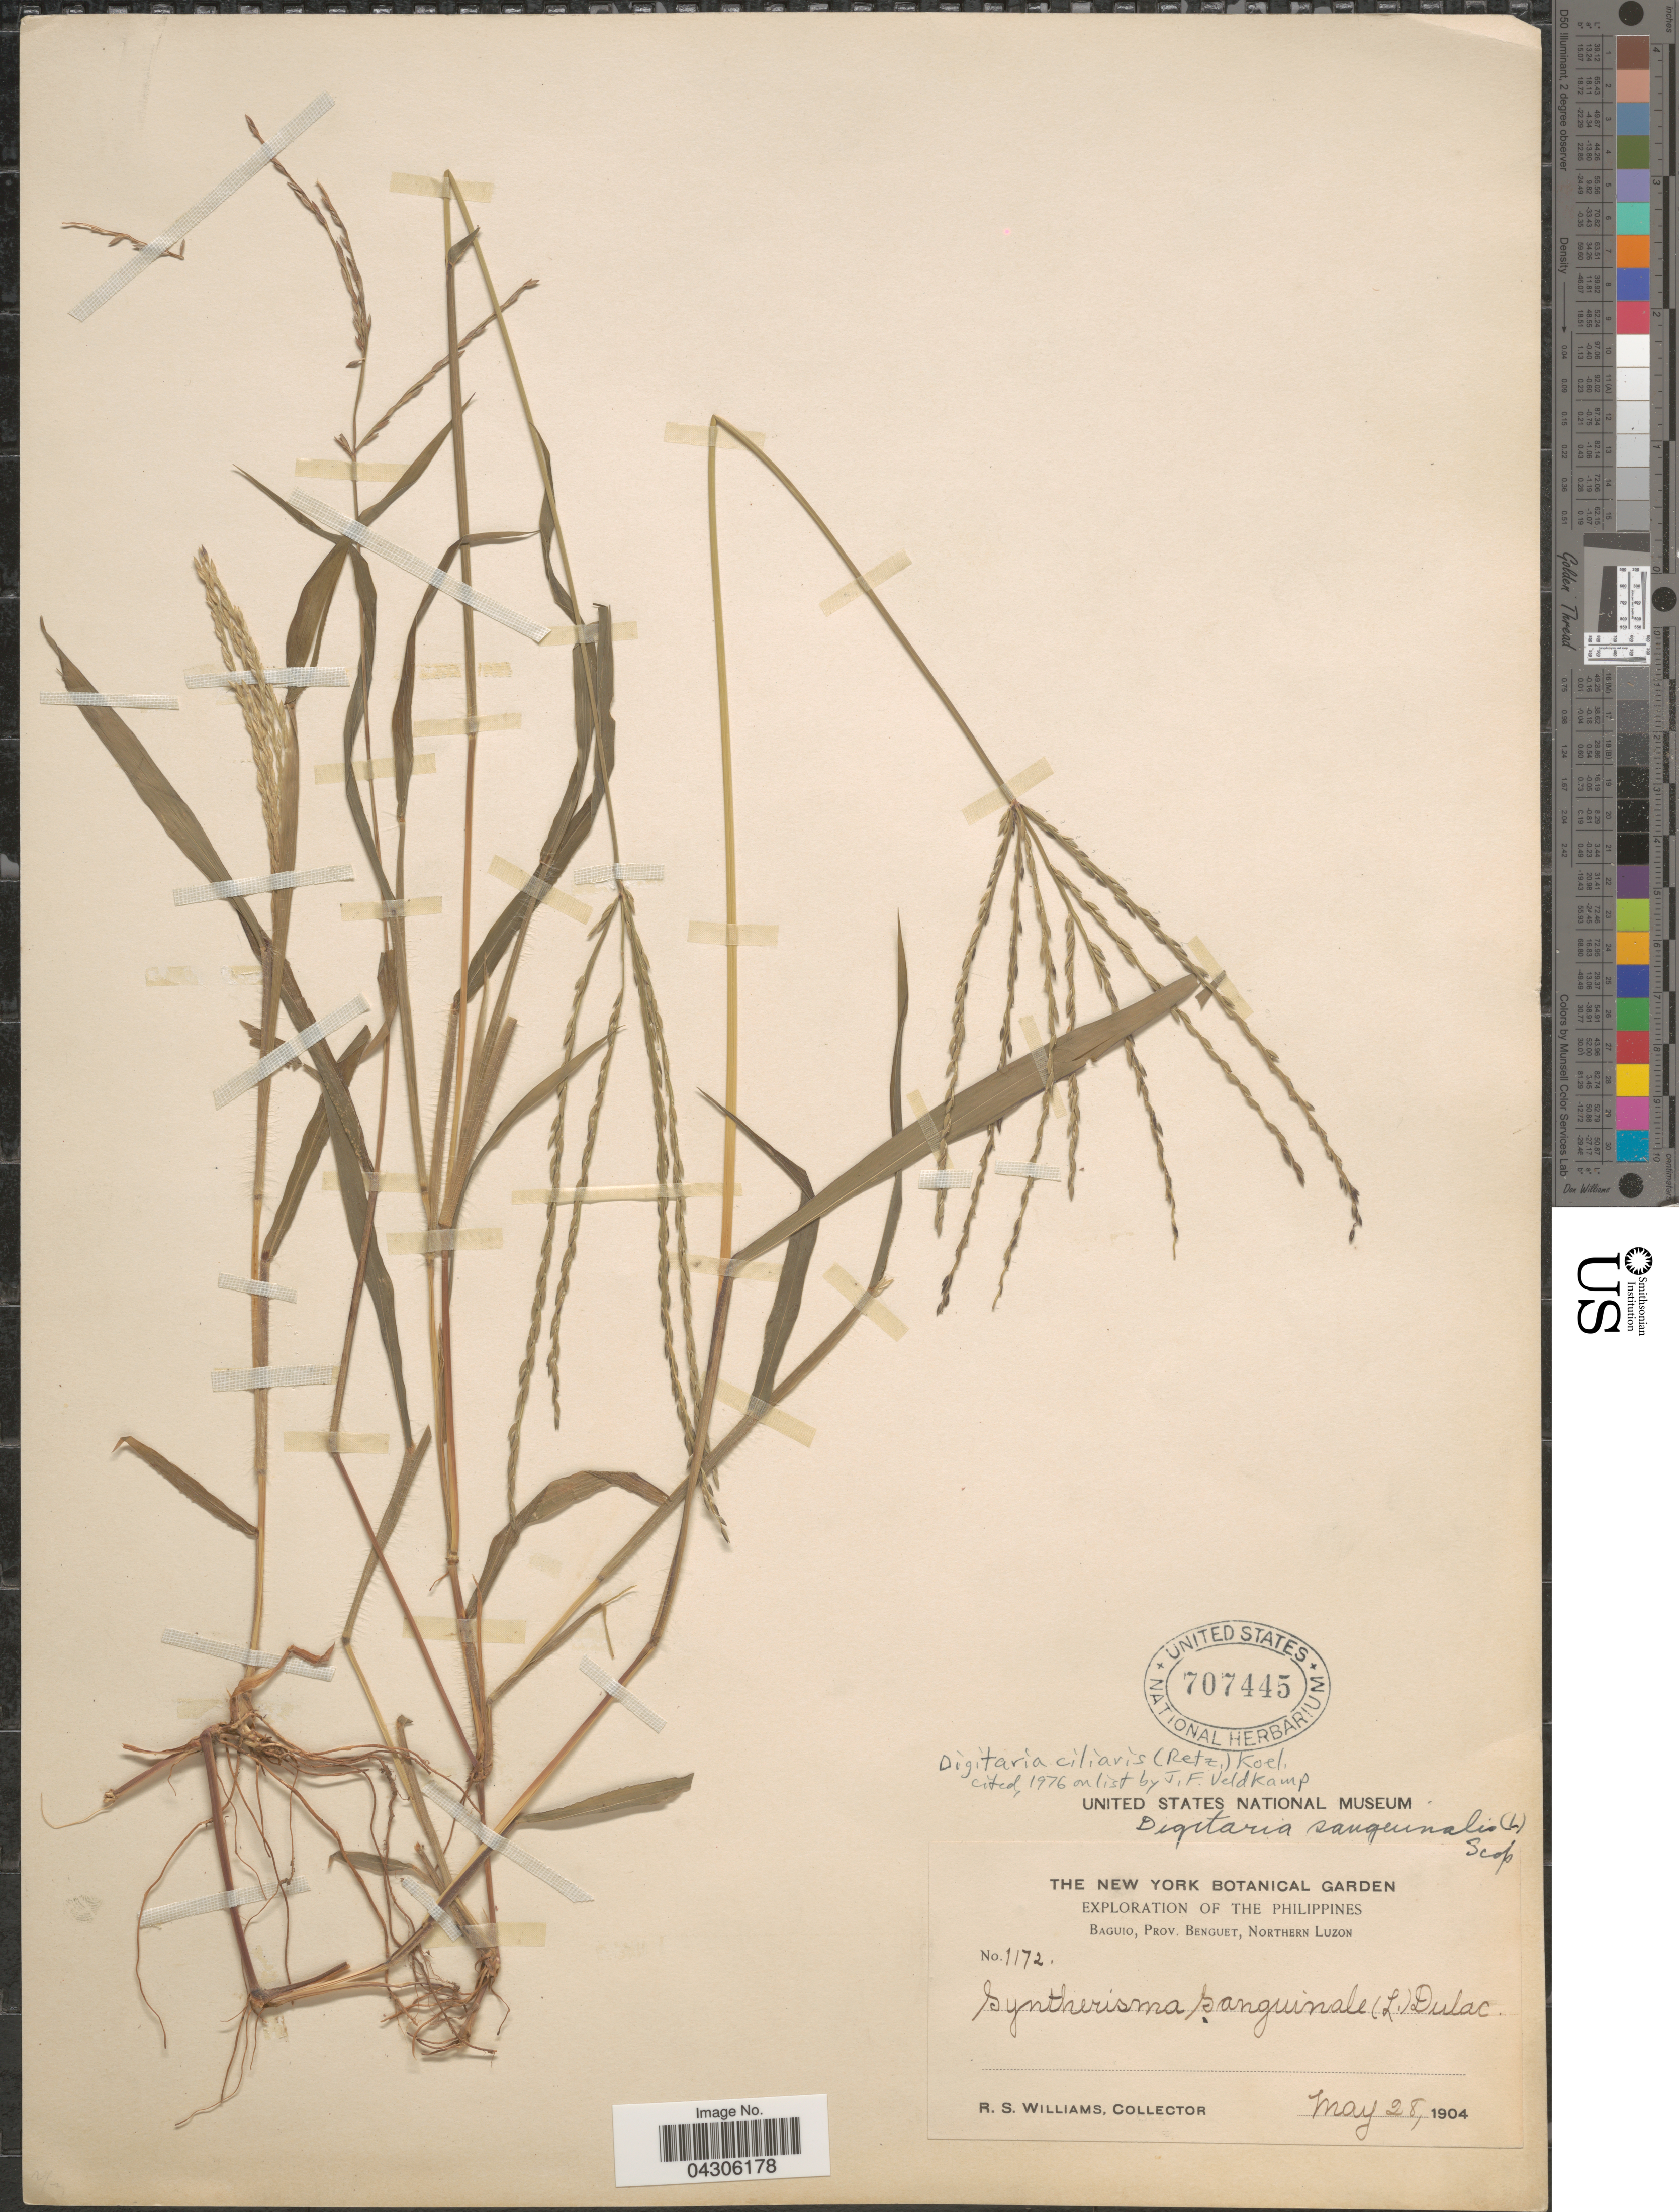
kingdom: Plantae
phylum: Tracheophyta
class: Liliopsida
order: Poales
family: Poaceae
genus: Digitaria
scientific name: Digitaria ciliaris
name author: (Retz.) Koeler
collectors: R. S. Williams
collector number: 1172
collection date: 1904-05-28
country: Philippines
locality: Exploration of the Philippines. Baguio, Prov. Benguet, Northern Luzon.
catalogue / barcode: US 707445